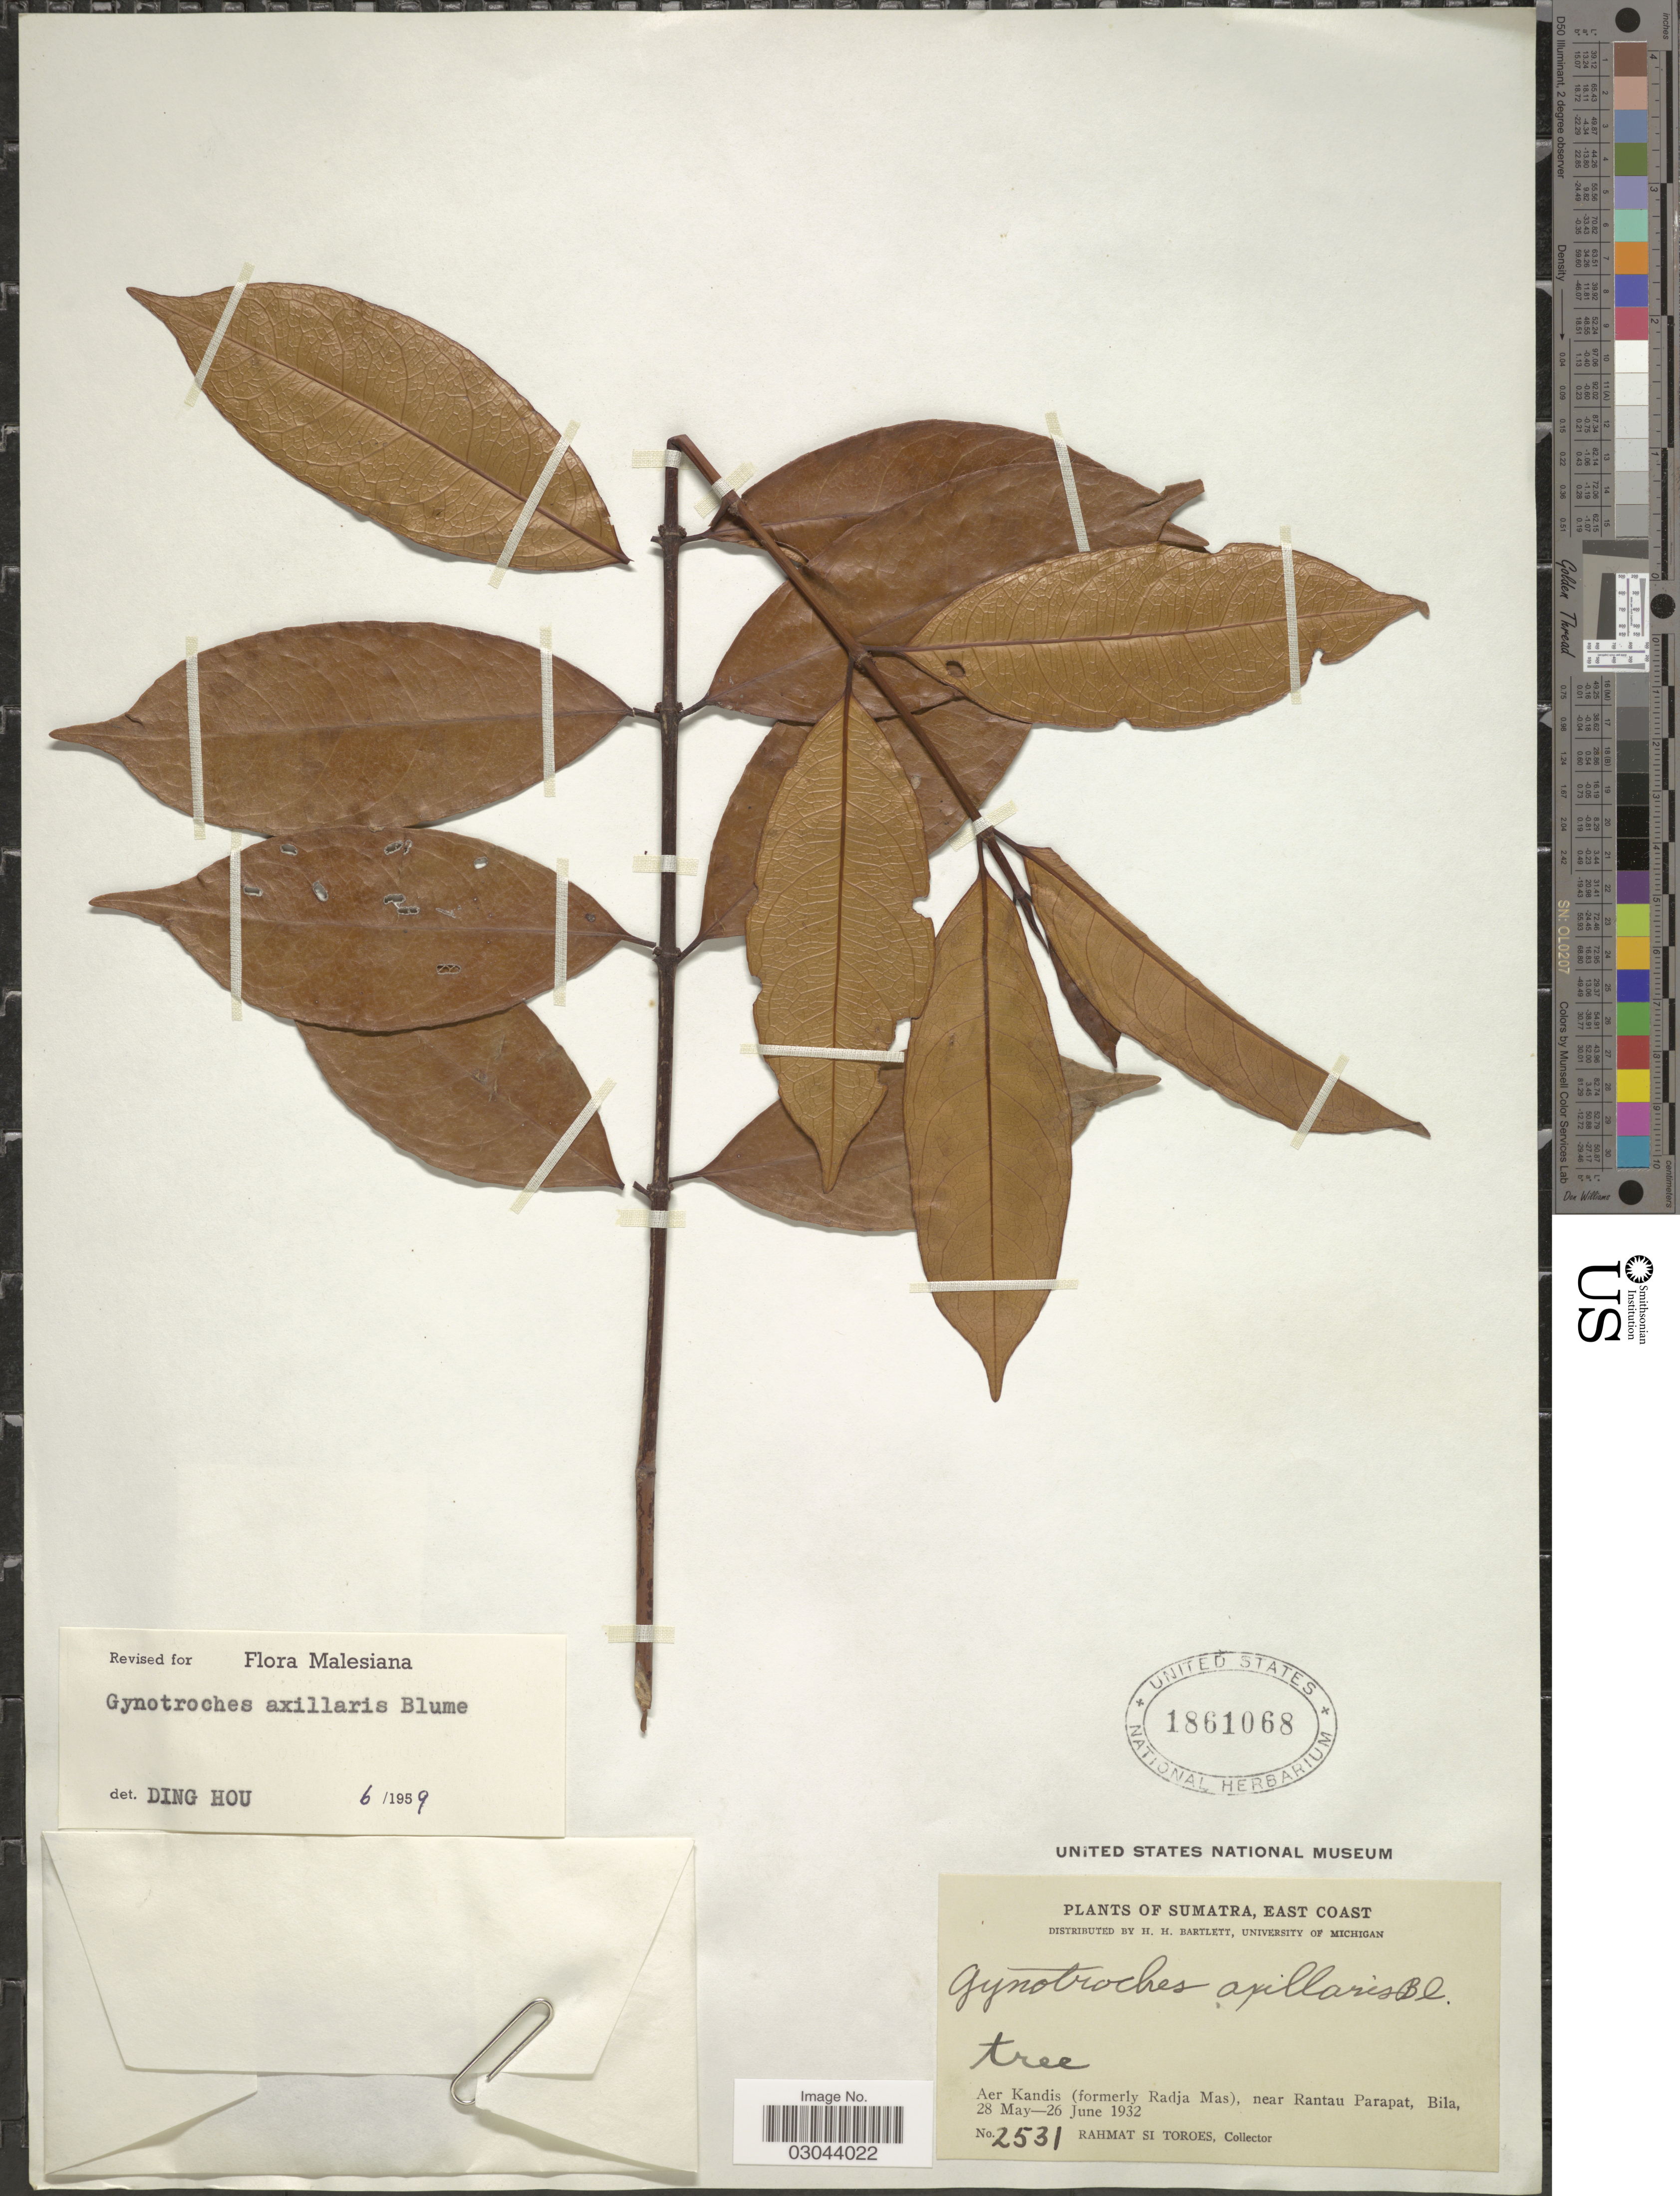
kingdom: Plantae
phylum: Tracheophyta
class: Magnoliopsida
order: Malpighiales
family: Rhizophoraceae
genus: Gynotroches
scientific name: Gynotroches axillaris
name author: Blume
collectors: Rahmat Si Boeea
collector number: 2531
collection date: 1932-05-28/1932-06-26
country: Indonesia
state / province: Sumatra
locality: East Coast. Aer Kandis (formerly Radja Mas), near Rantau Parapat, Bila.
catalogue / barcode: US 1861068